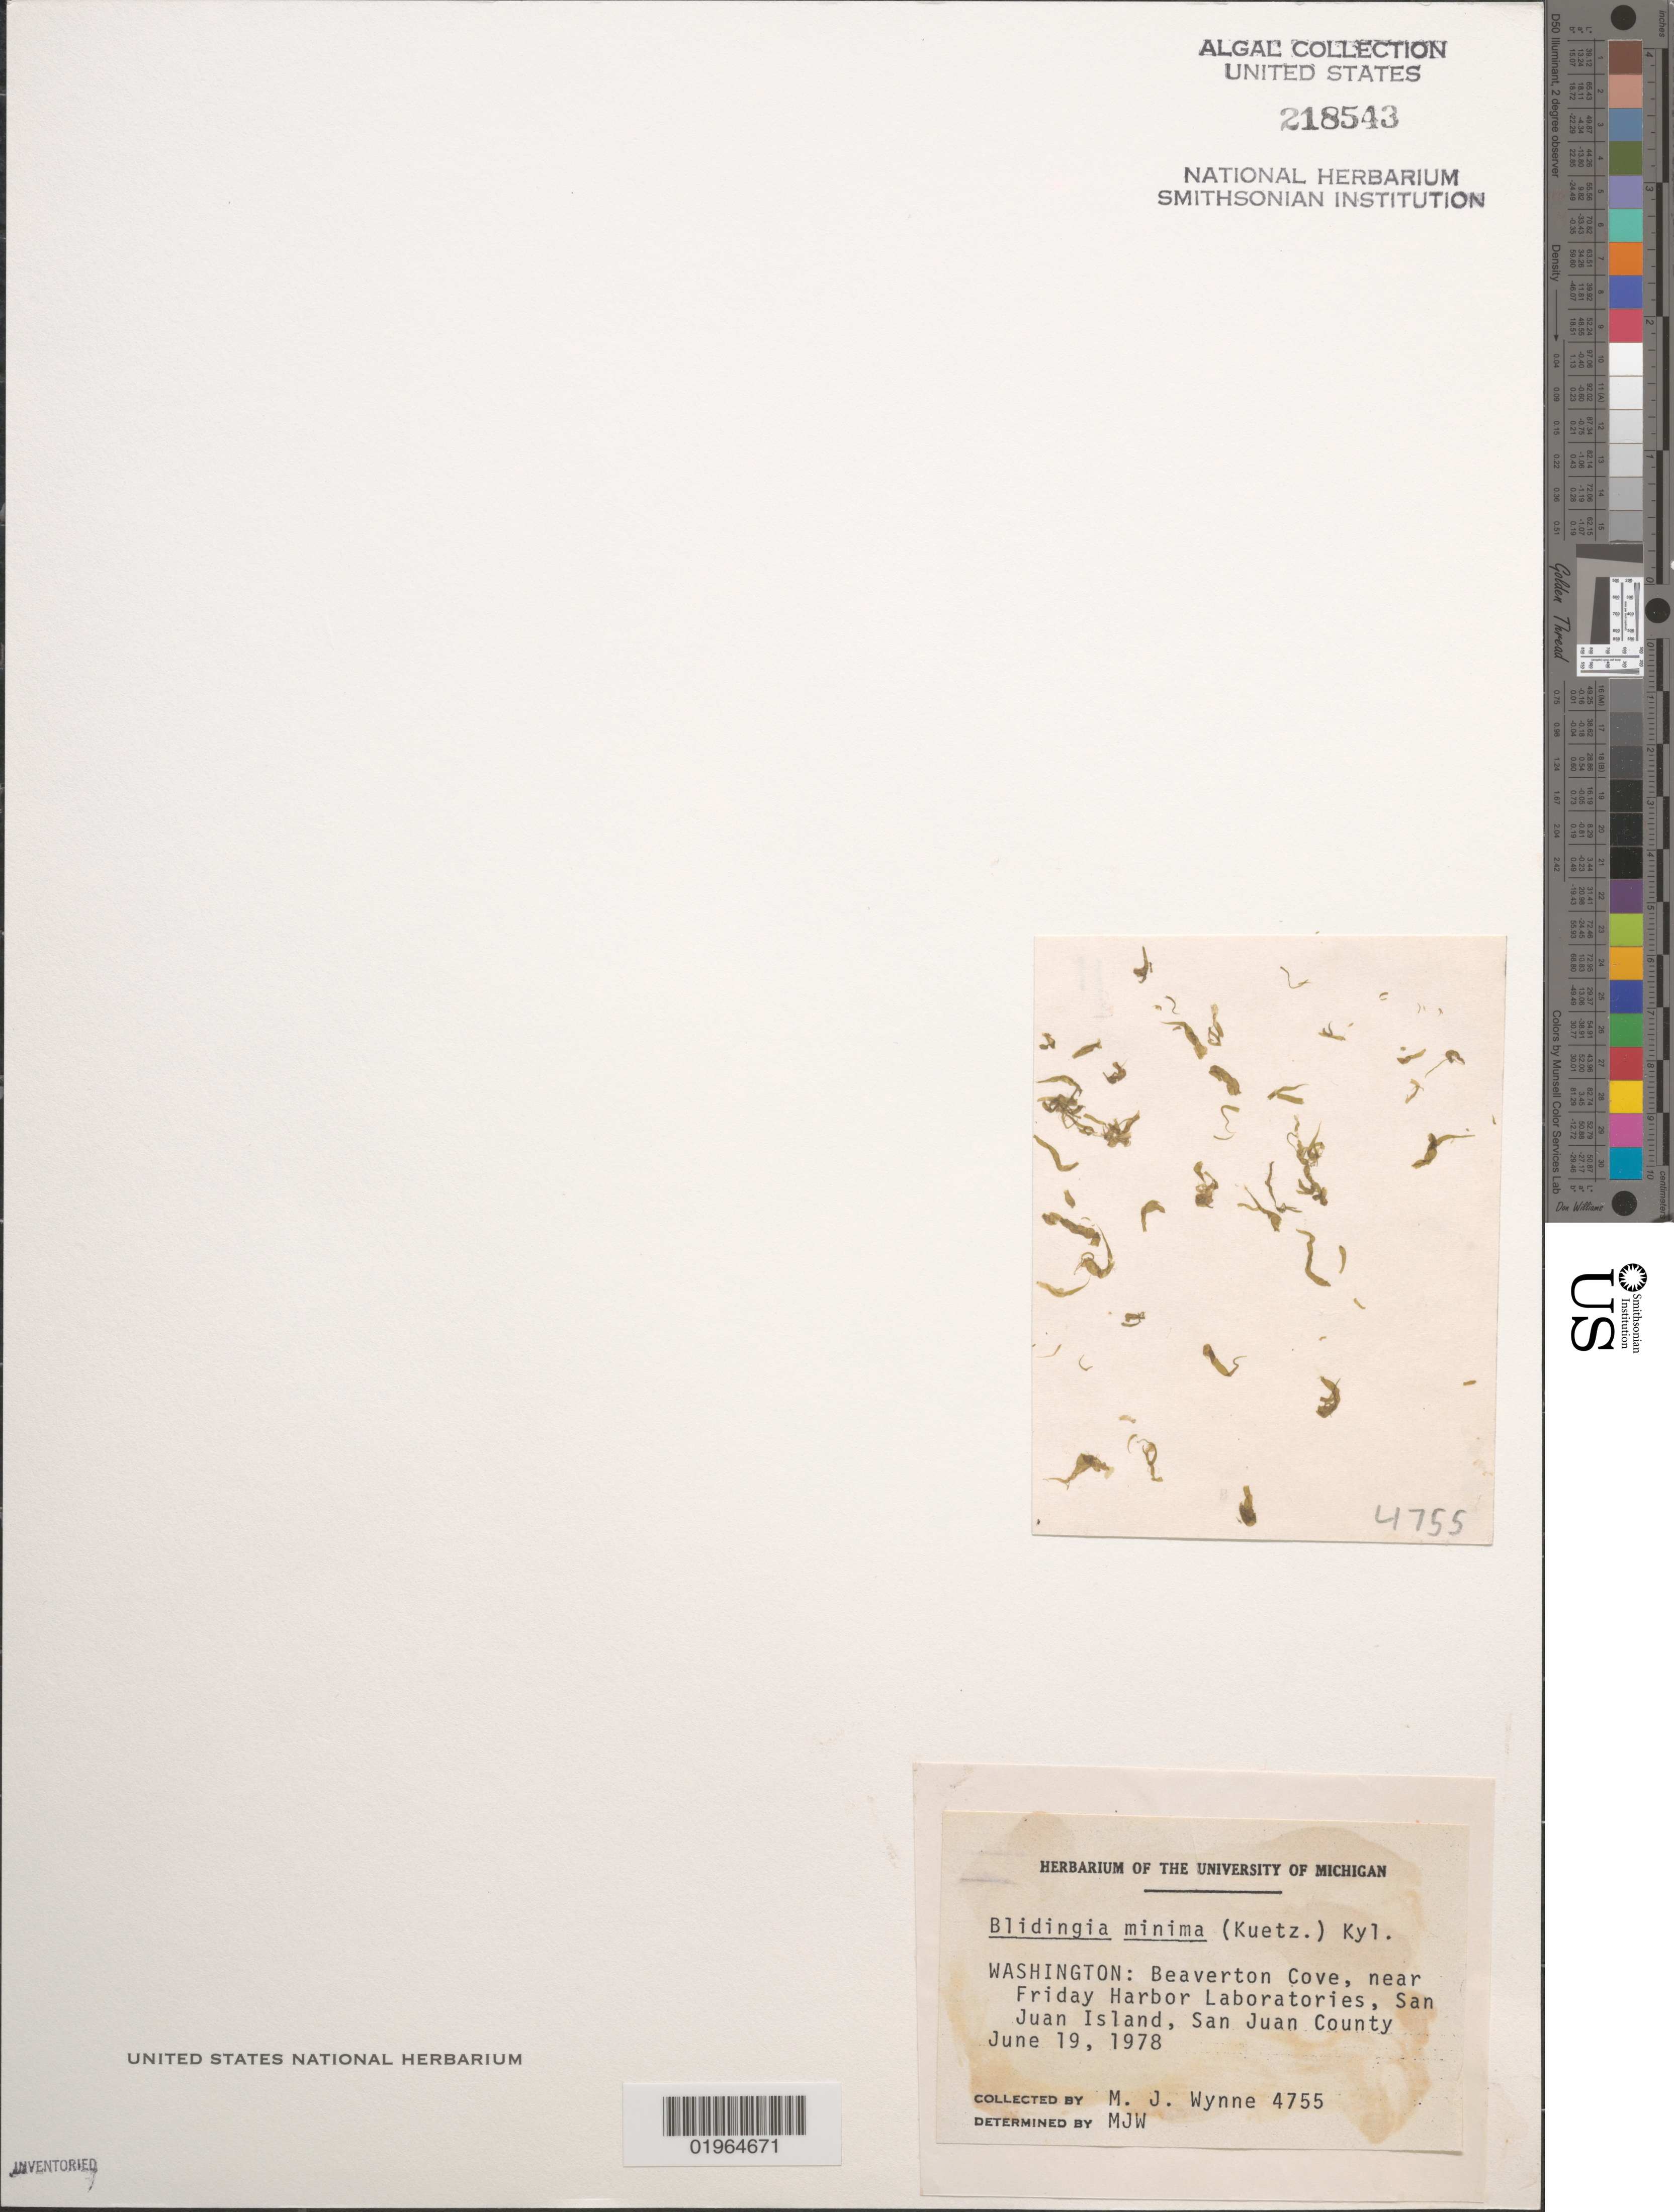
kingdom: Plantae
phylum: Chlorophyta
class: Ulvophyceae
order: Ulvales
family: Kornmanniaceae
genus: Blidingia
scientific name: Blidingia minima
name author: Nägeli ex Kütz.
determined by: Wynne, M. J.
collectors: M.J. Wynne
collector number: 4755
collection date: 1978-06-19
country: United States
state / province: Washington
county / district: San Juan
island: San Juan Island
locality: Beaverton Cove, near Friday Harbor Laboratories.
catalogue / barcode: US 218543